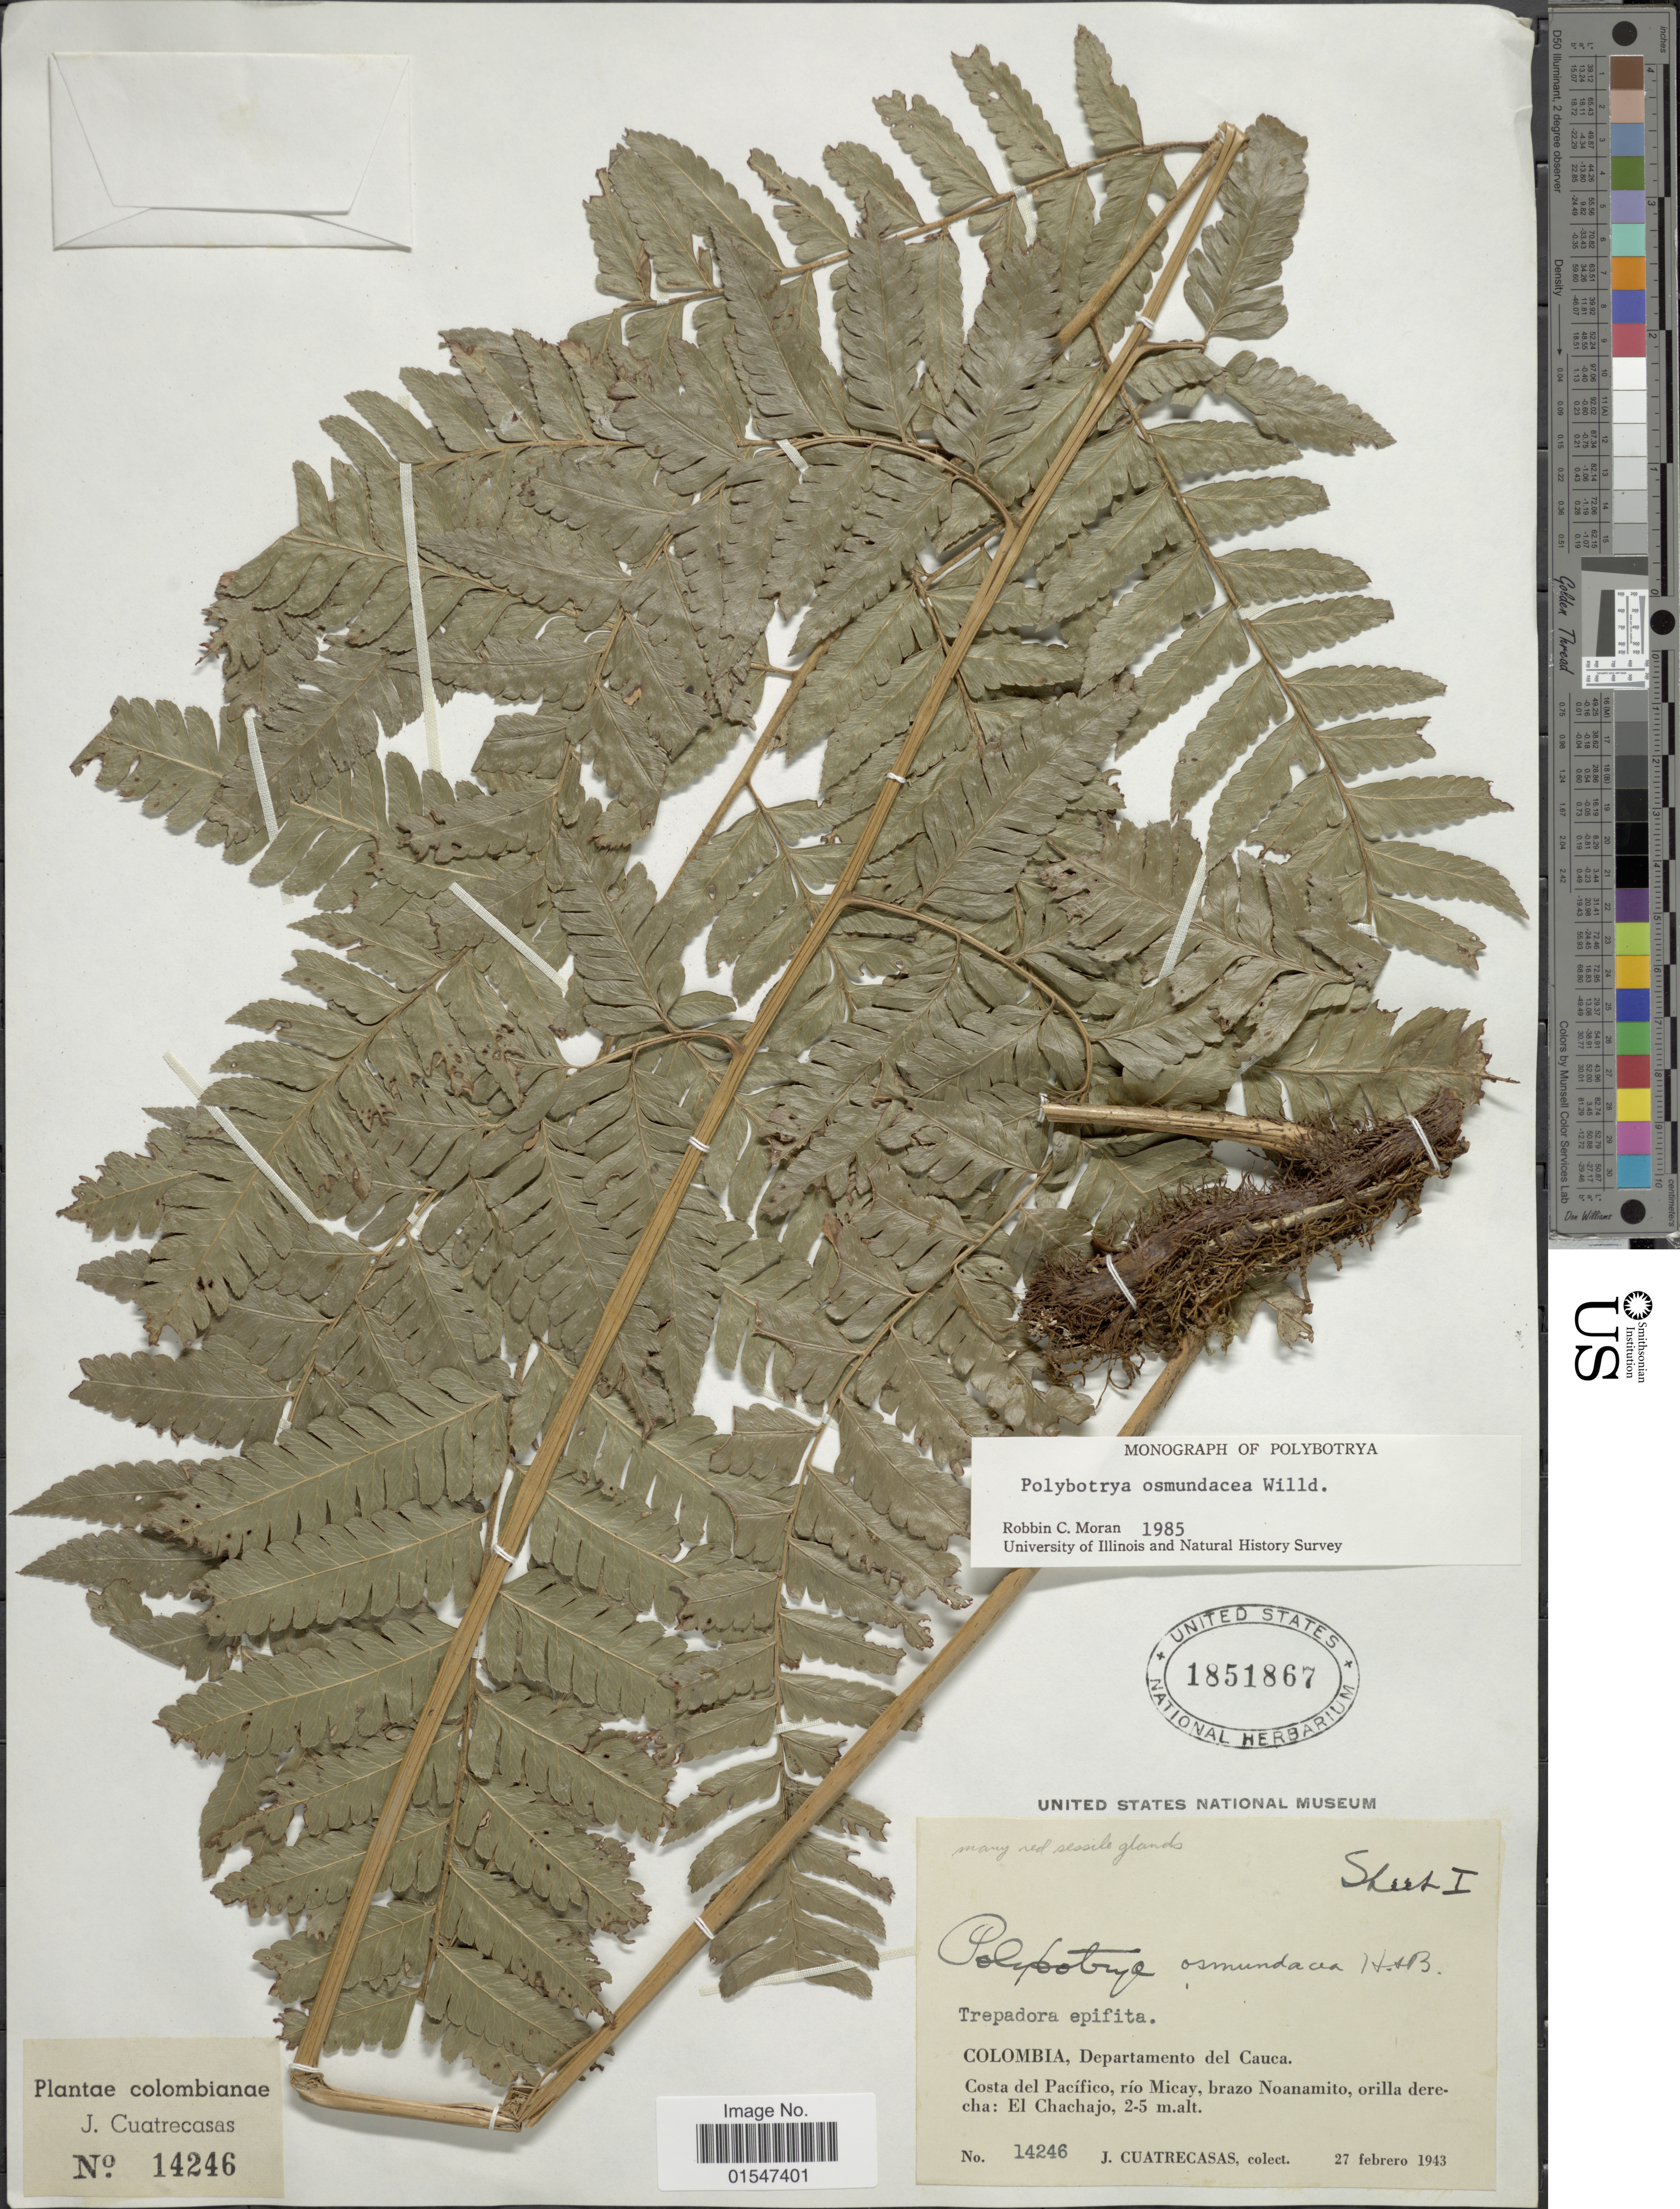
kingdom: Plantae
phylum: Tracheophyta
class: Polypodiopsida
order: Polypodiales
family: Dryopteridaceae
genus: Polybotrya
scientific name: Polybotrya osmundacea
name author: Humb. & Bonpl. ex Willd.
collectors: J. Cuatrecasas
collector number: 14246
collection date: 1943-02-27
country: Colombia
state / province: Cauca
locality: Costa del Pacifico, río Micay, brazo Noanamito, orilla derecha: El Chachajo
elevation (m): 2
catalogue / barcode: US 1851867